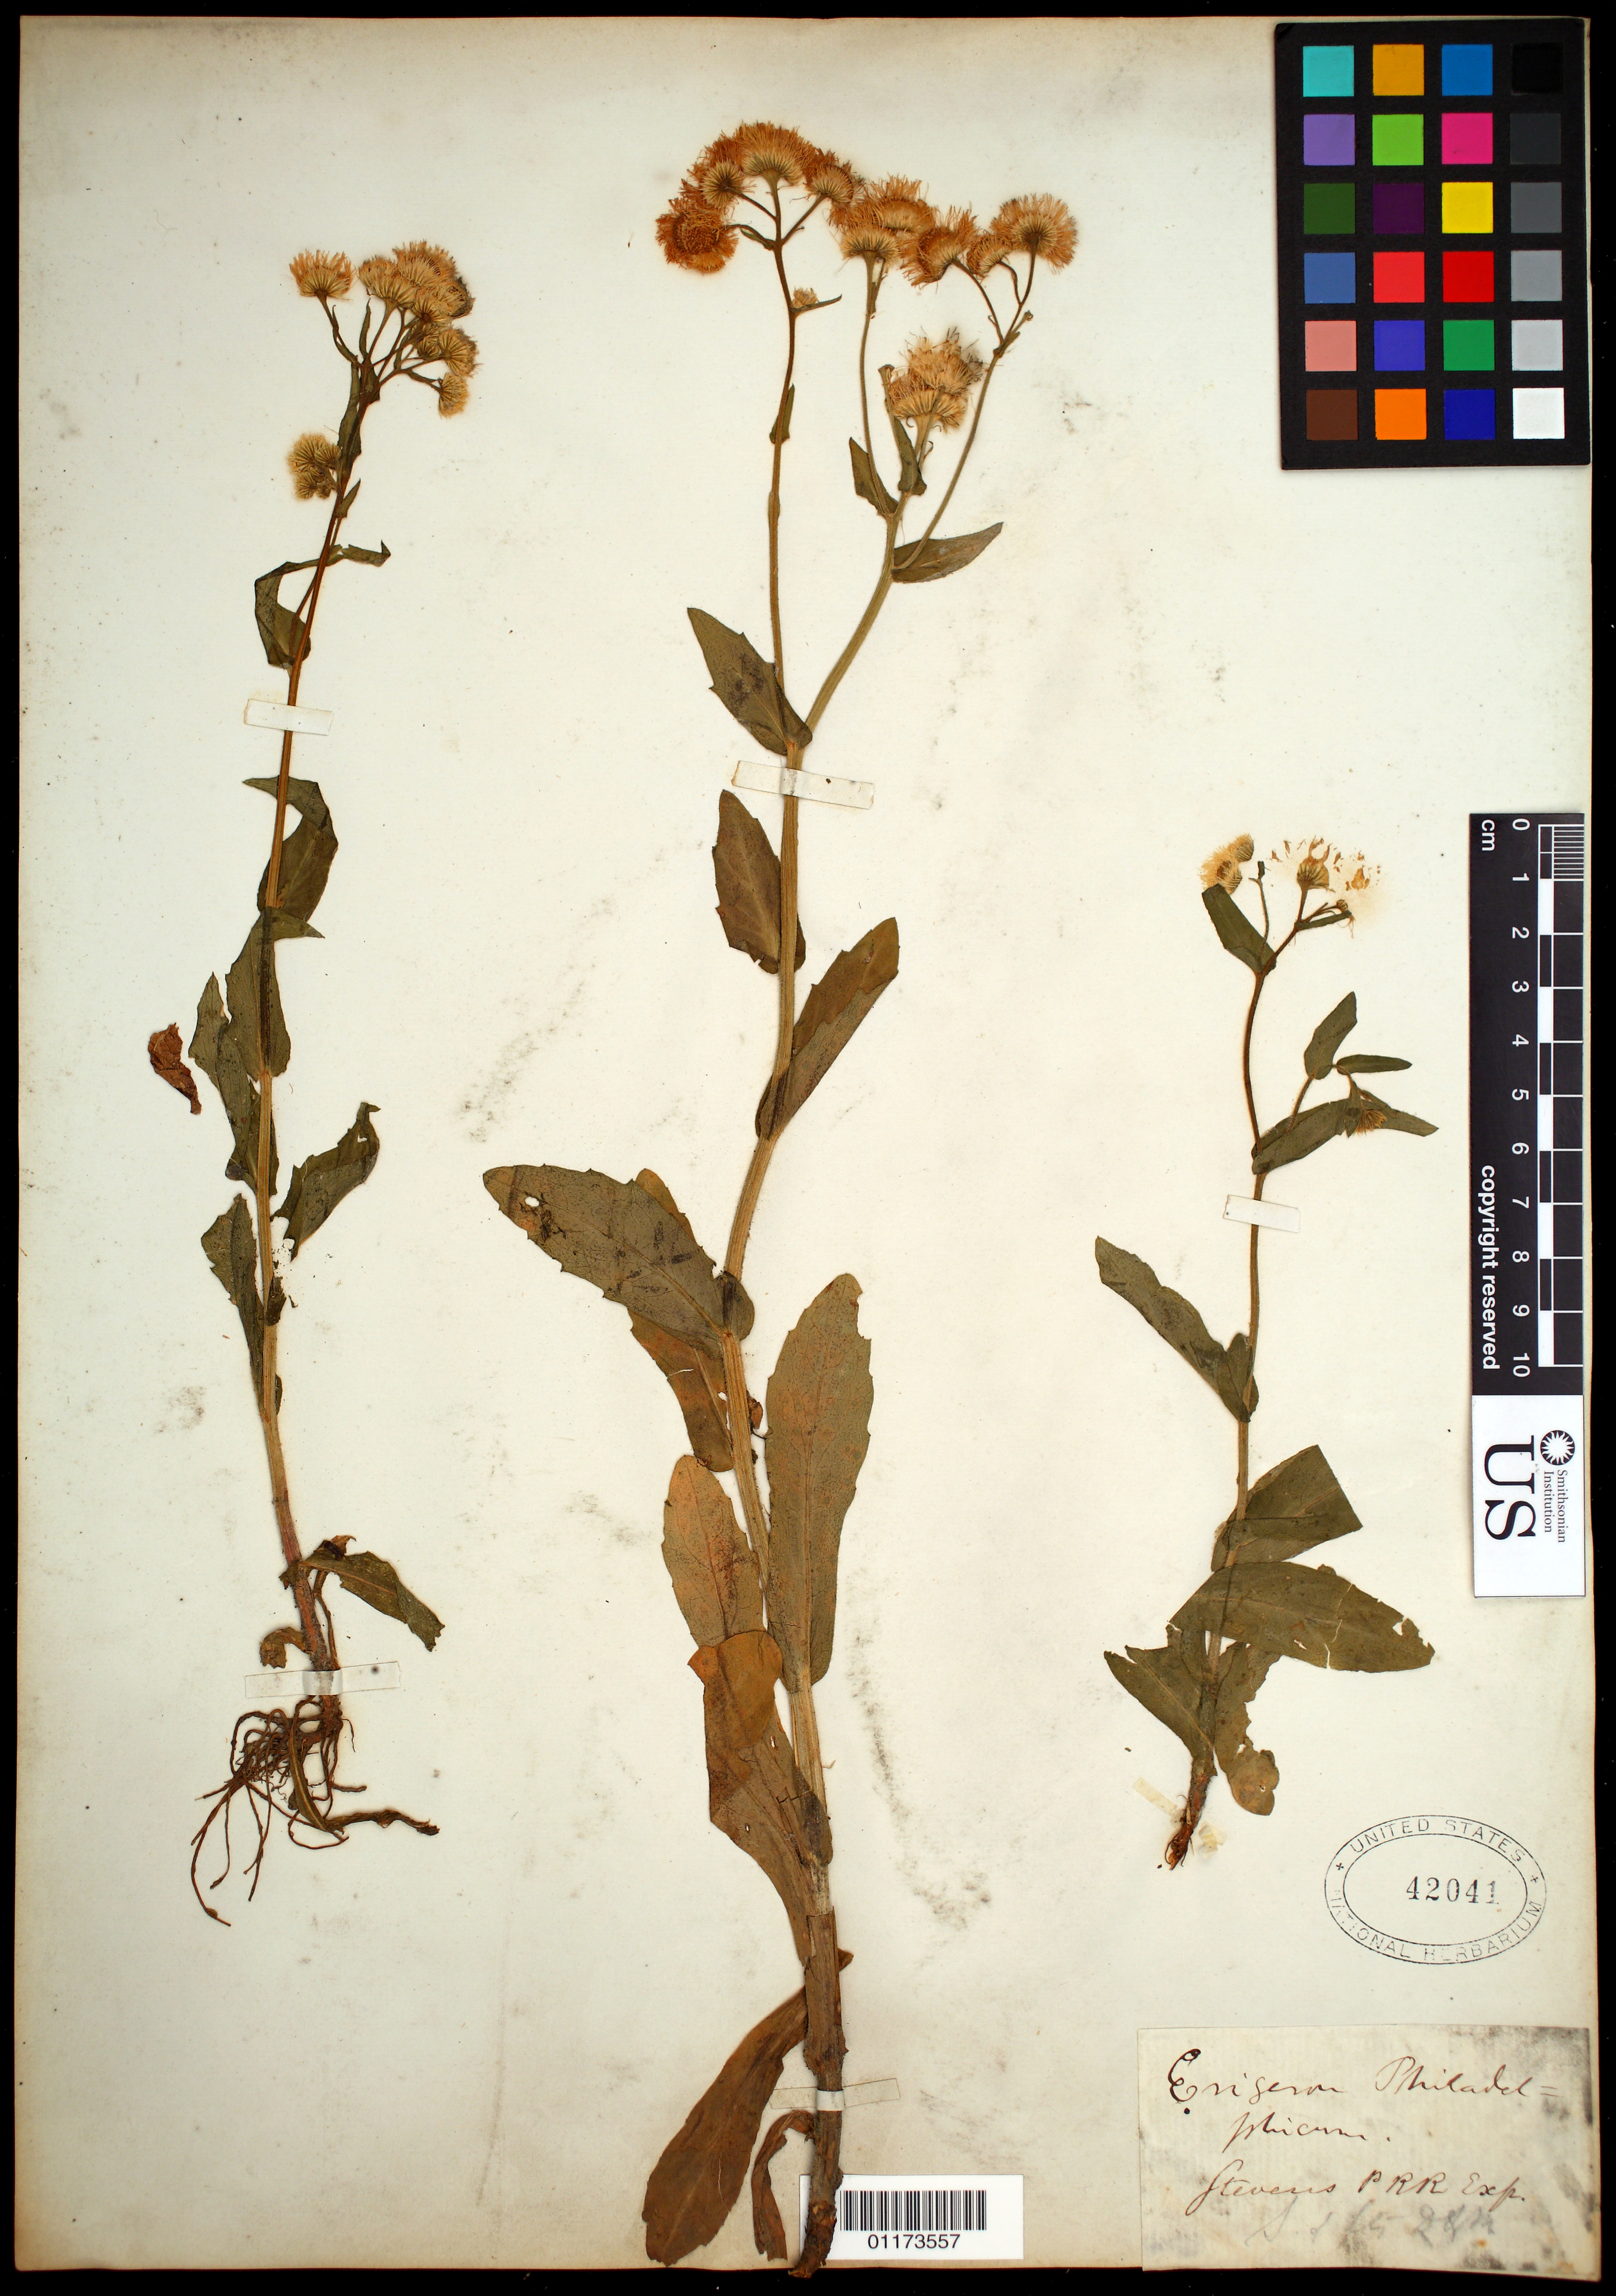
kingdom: Plantae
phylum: Tracheophyta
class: Magnoliopsida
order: Asterales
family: Asteraceae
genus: Erigeron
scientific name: Erigeron philadelphicus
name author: L.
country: United States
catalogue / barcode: US 42041